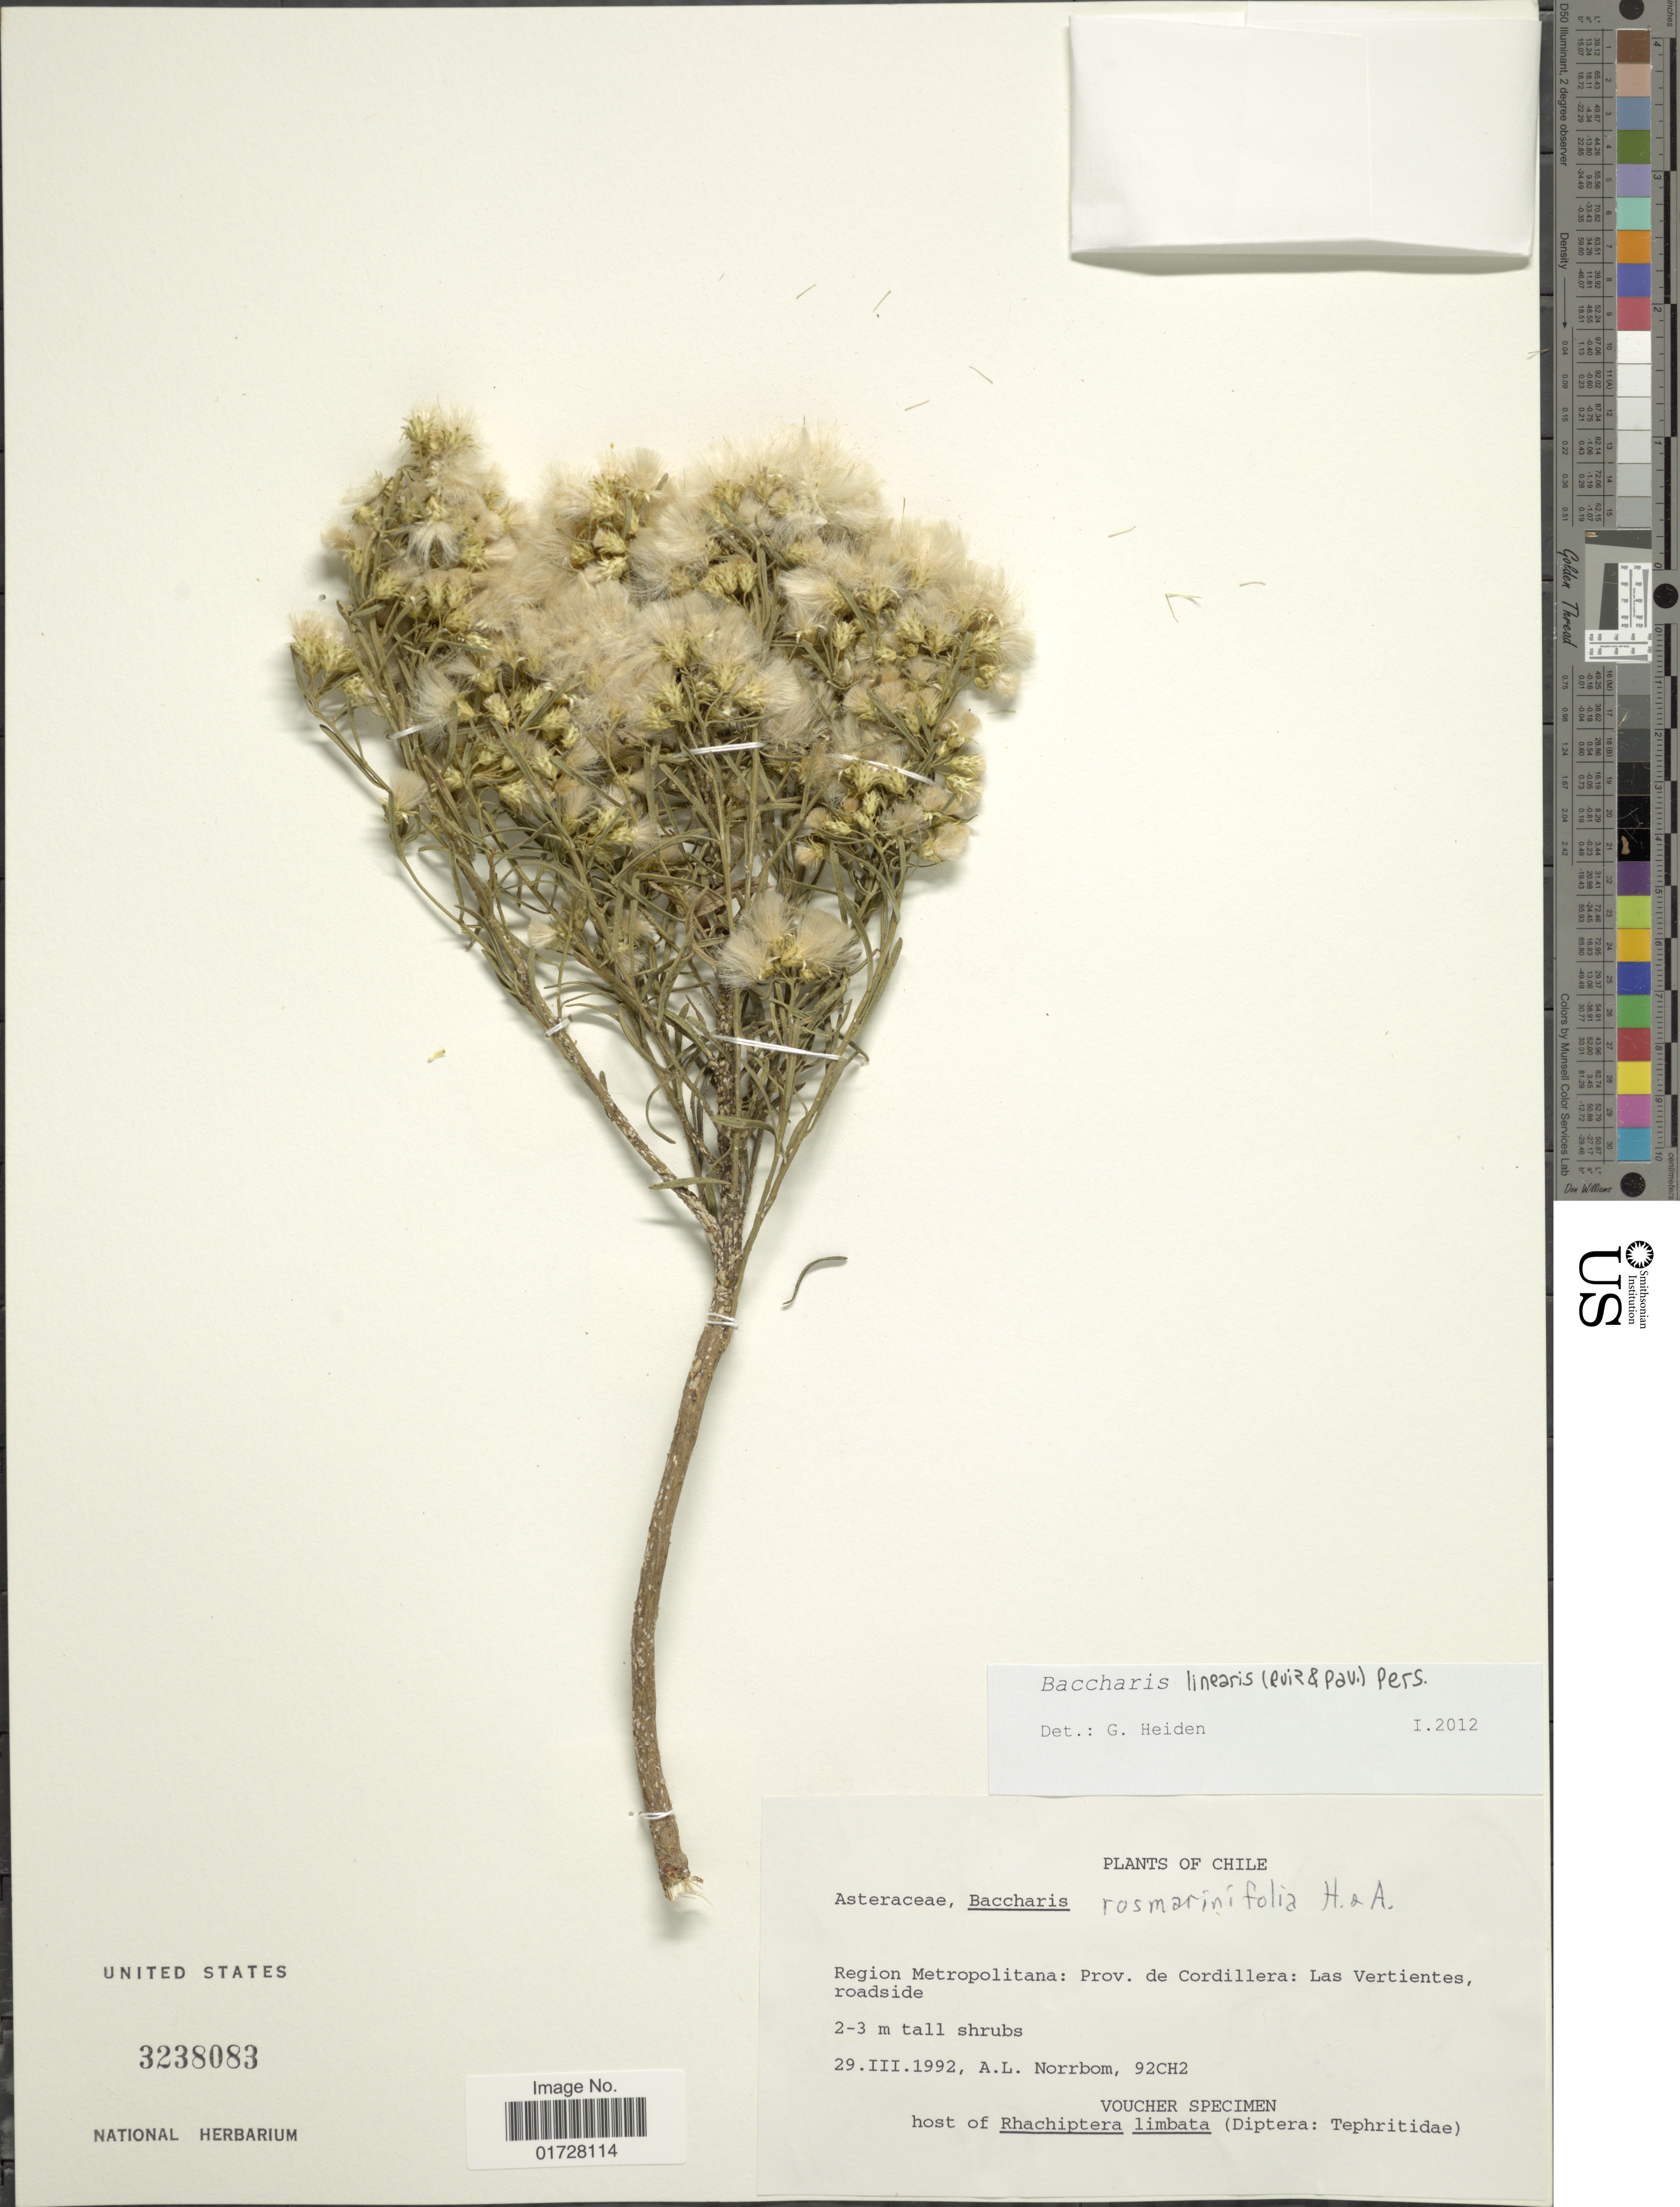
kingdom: Plantae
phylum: Tracheophyta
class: Magnoliopsida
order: Asterales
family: Asteraceae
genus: Baccharis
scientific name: Baccharis linearis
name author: (Ruiz & Pav.) Pers.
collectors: A. L. Norrbom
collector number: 92CH2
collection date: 1992-03-29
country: Chile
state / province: Región Metropolitana (RM)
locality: Region Metropolitana, Prov. de Cordillera, Las Vertientes, roadside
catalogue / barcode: US 3238083